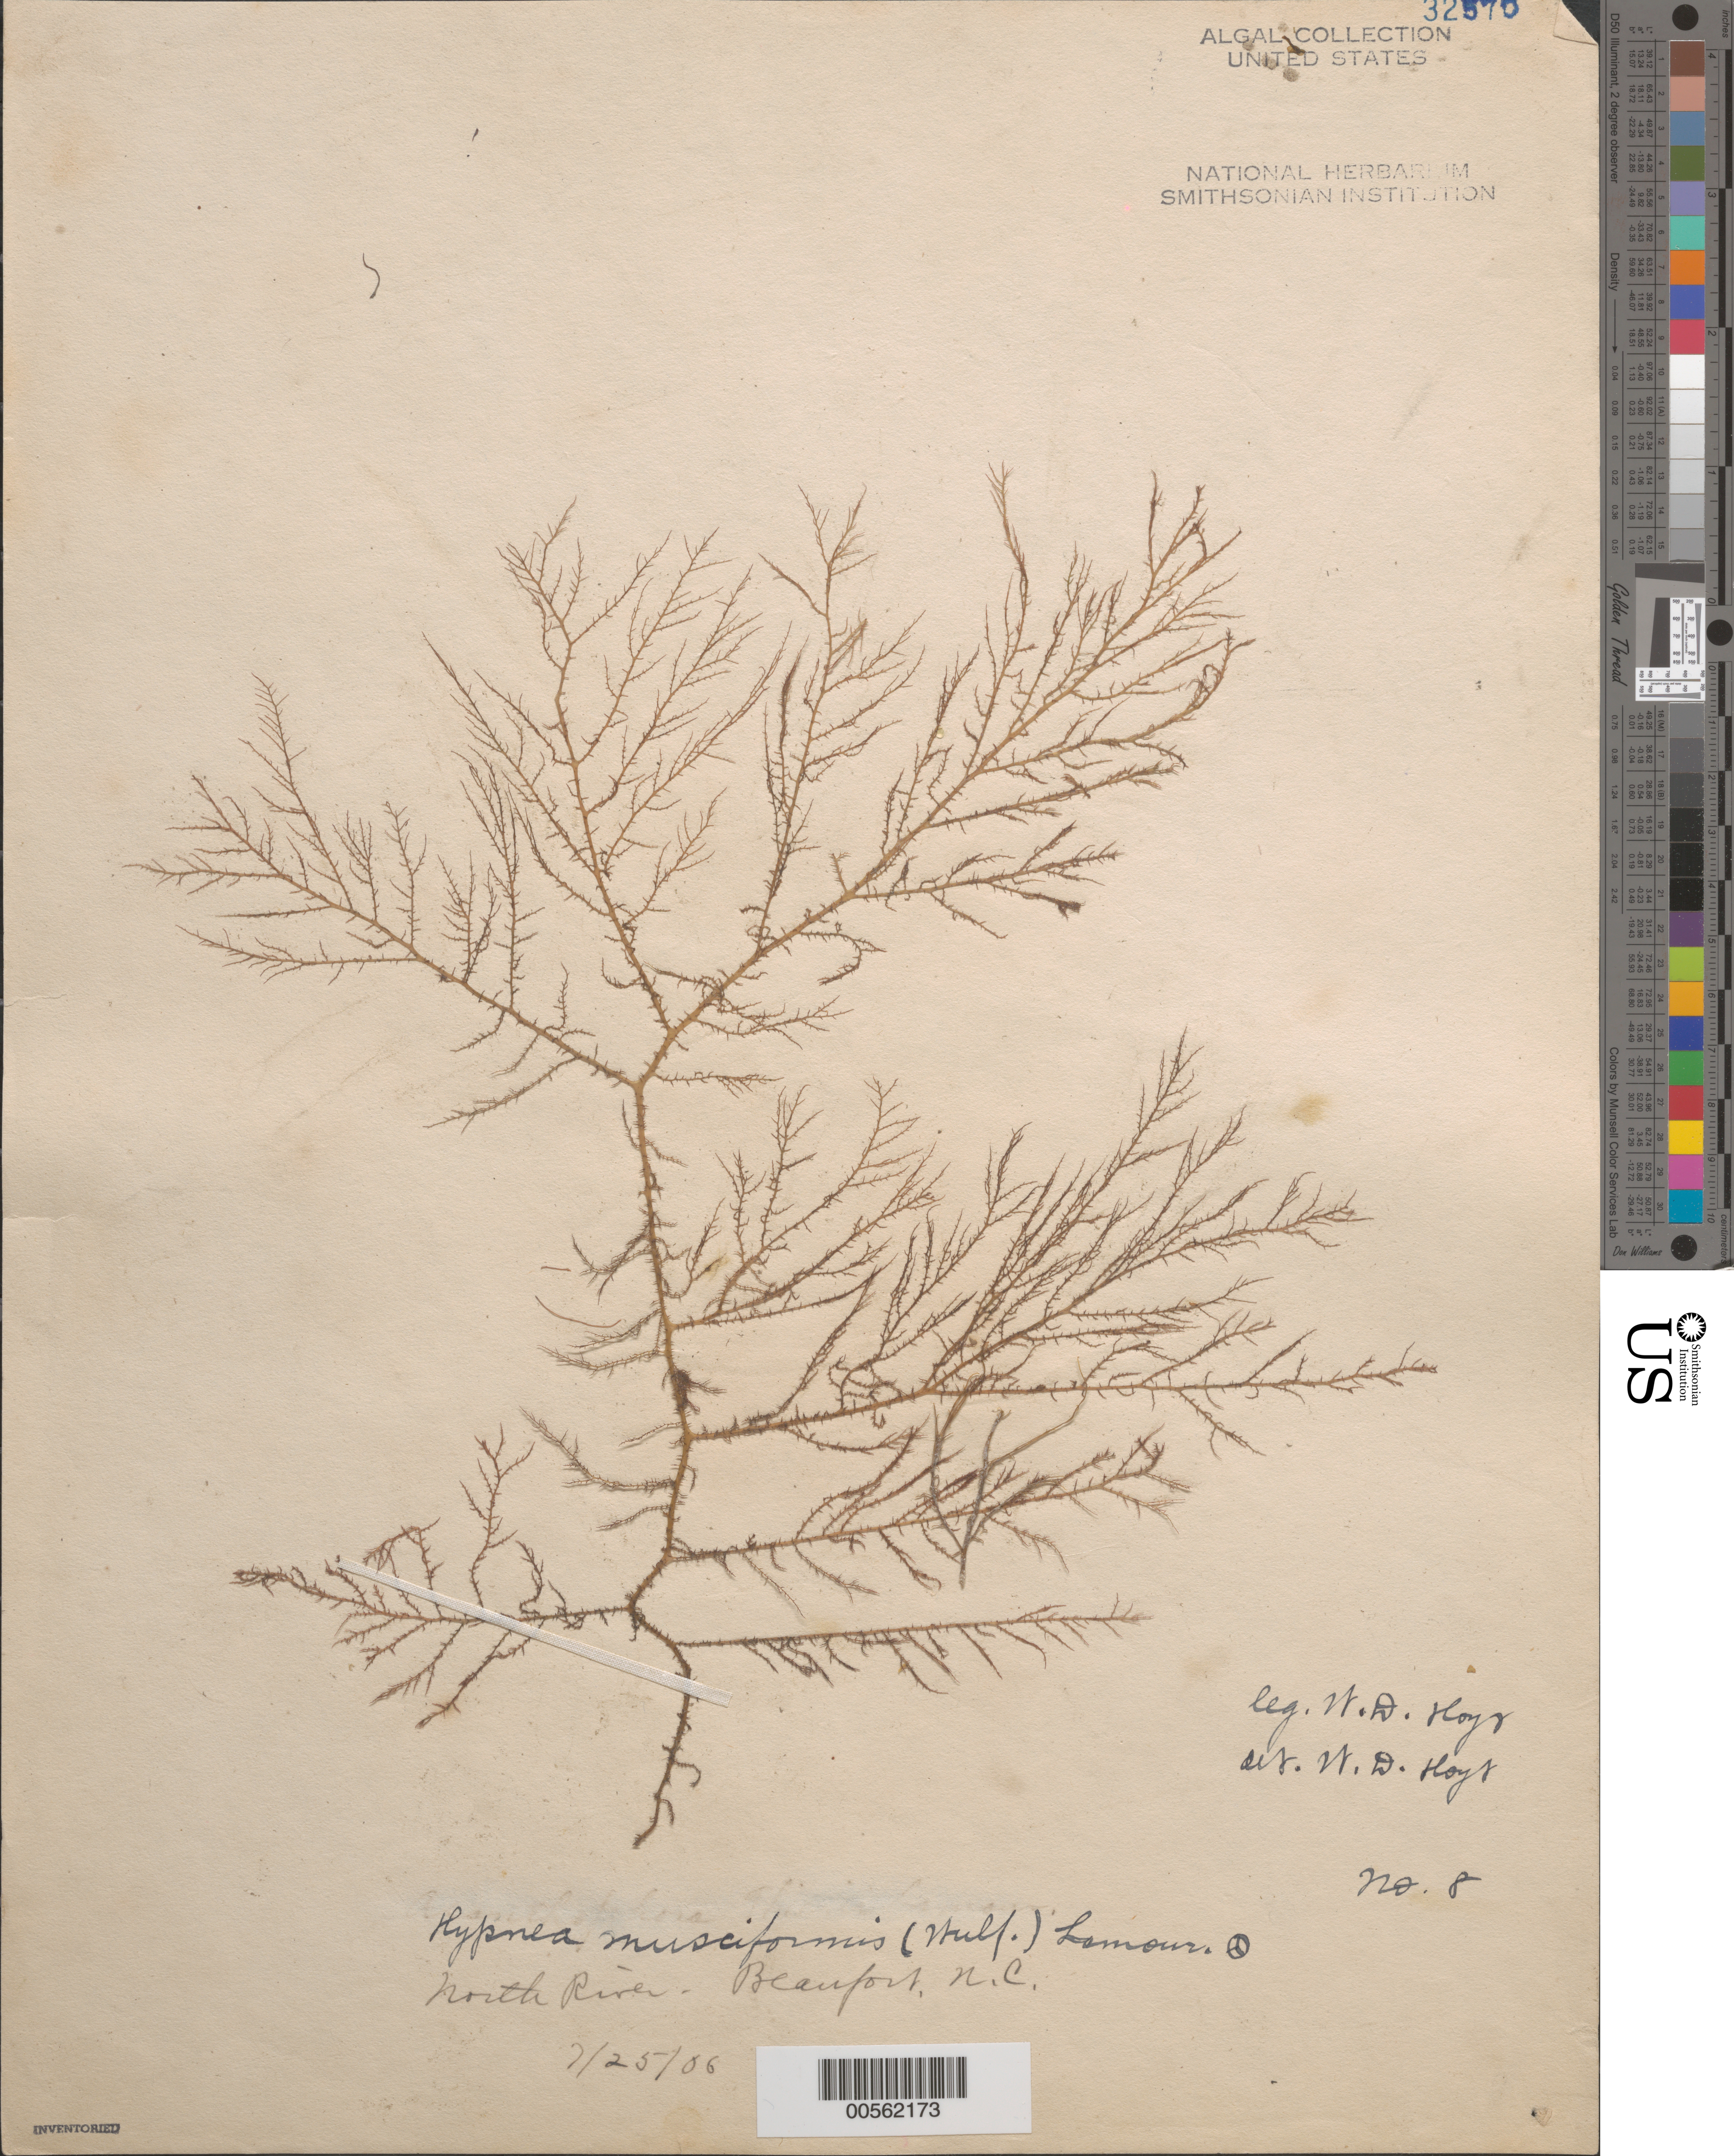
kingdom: Plantae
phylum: Rhodophyta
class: Florideophyceae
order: Gigartinales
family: Cystocloniaceae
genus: Hypnea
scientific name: Hypnea musciformis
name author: (Wulfen) J.V.Lamouroux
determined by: Hoyt, W. D.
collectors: W. D. Hoyt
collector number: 8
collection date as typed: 25 Jul 1906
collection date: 1906-07-25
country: United States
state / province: North Carolina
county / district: Carteret County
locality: Beaufort, North River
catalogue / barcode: US 32570